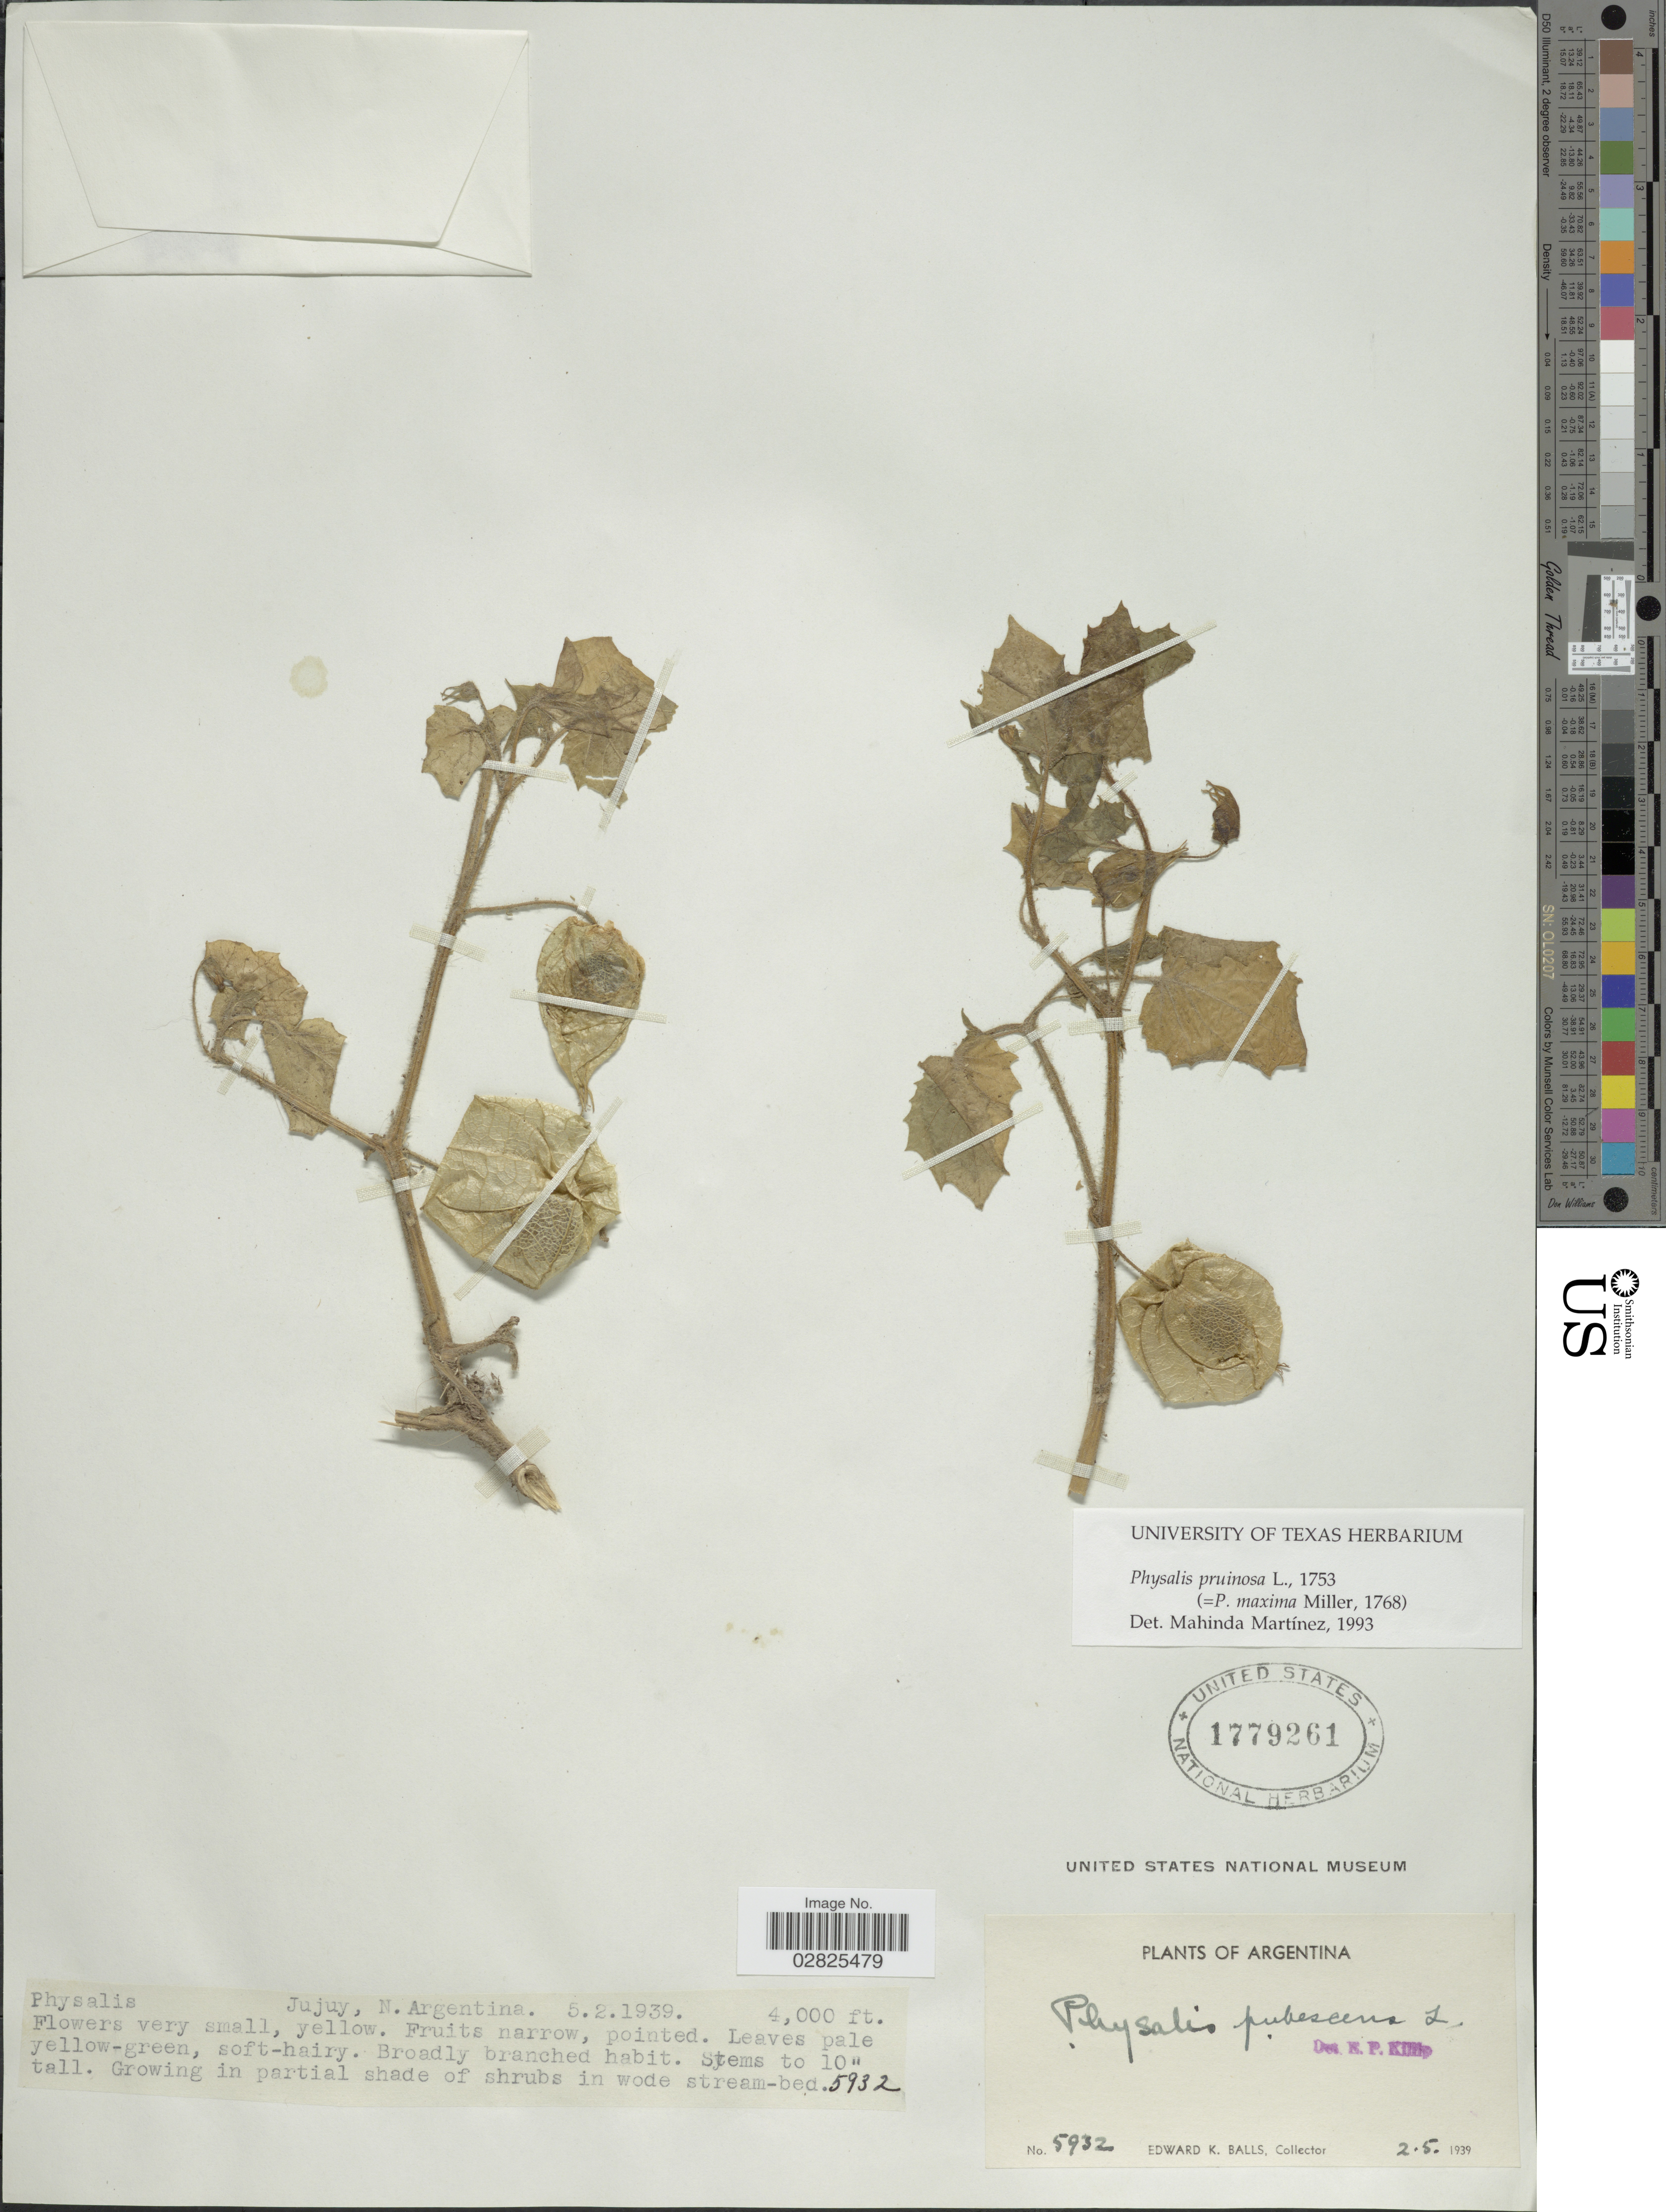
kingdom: Plantae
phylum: Tracheophyta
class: Magnoliopsida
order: Solanales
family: Solanaceae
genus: Physalis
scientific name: Physalis pruinosa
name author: L.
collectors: E. K. Balls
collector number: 5932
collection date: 1939-05-02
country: Argentina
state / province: Jujuy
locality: N. Argentina.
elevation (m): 1219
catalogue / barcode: US 1779261